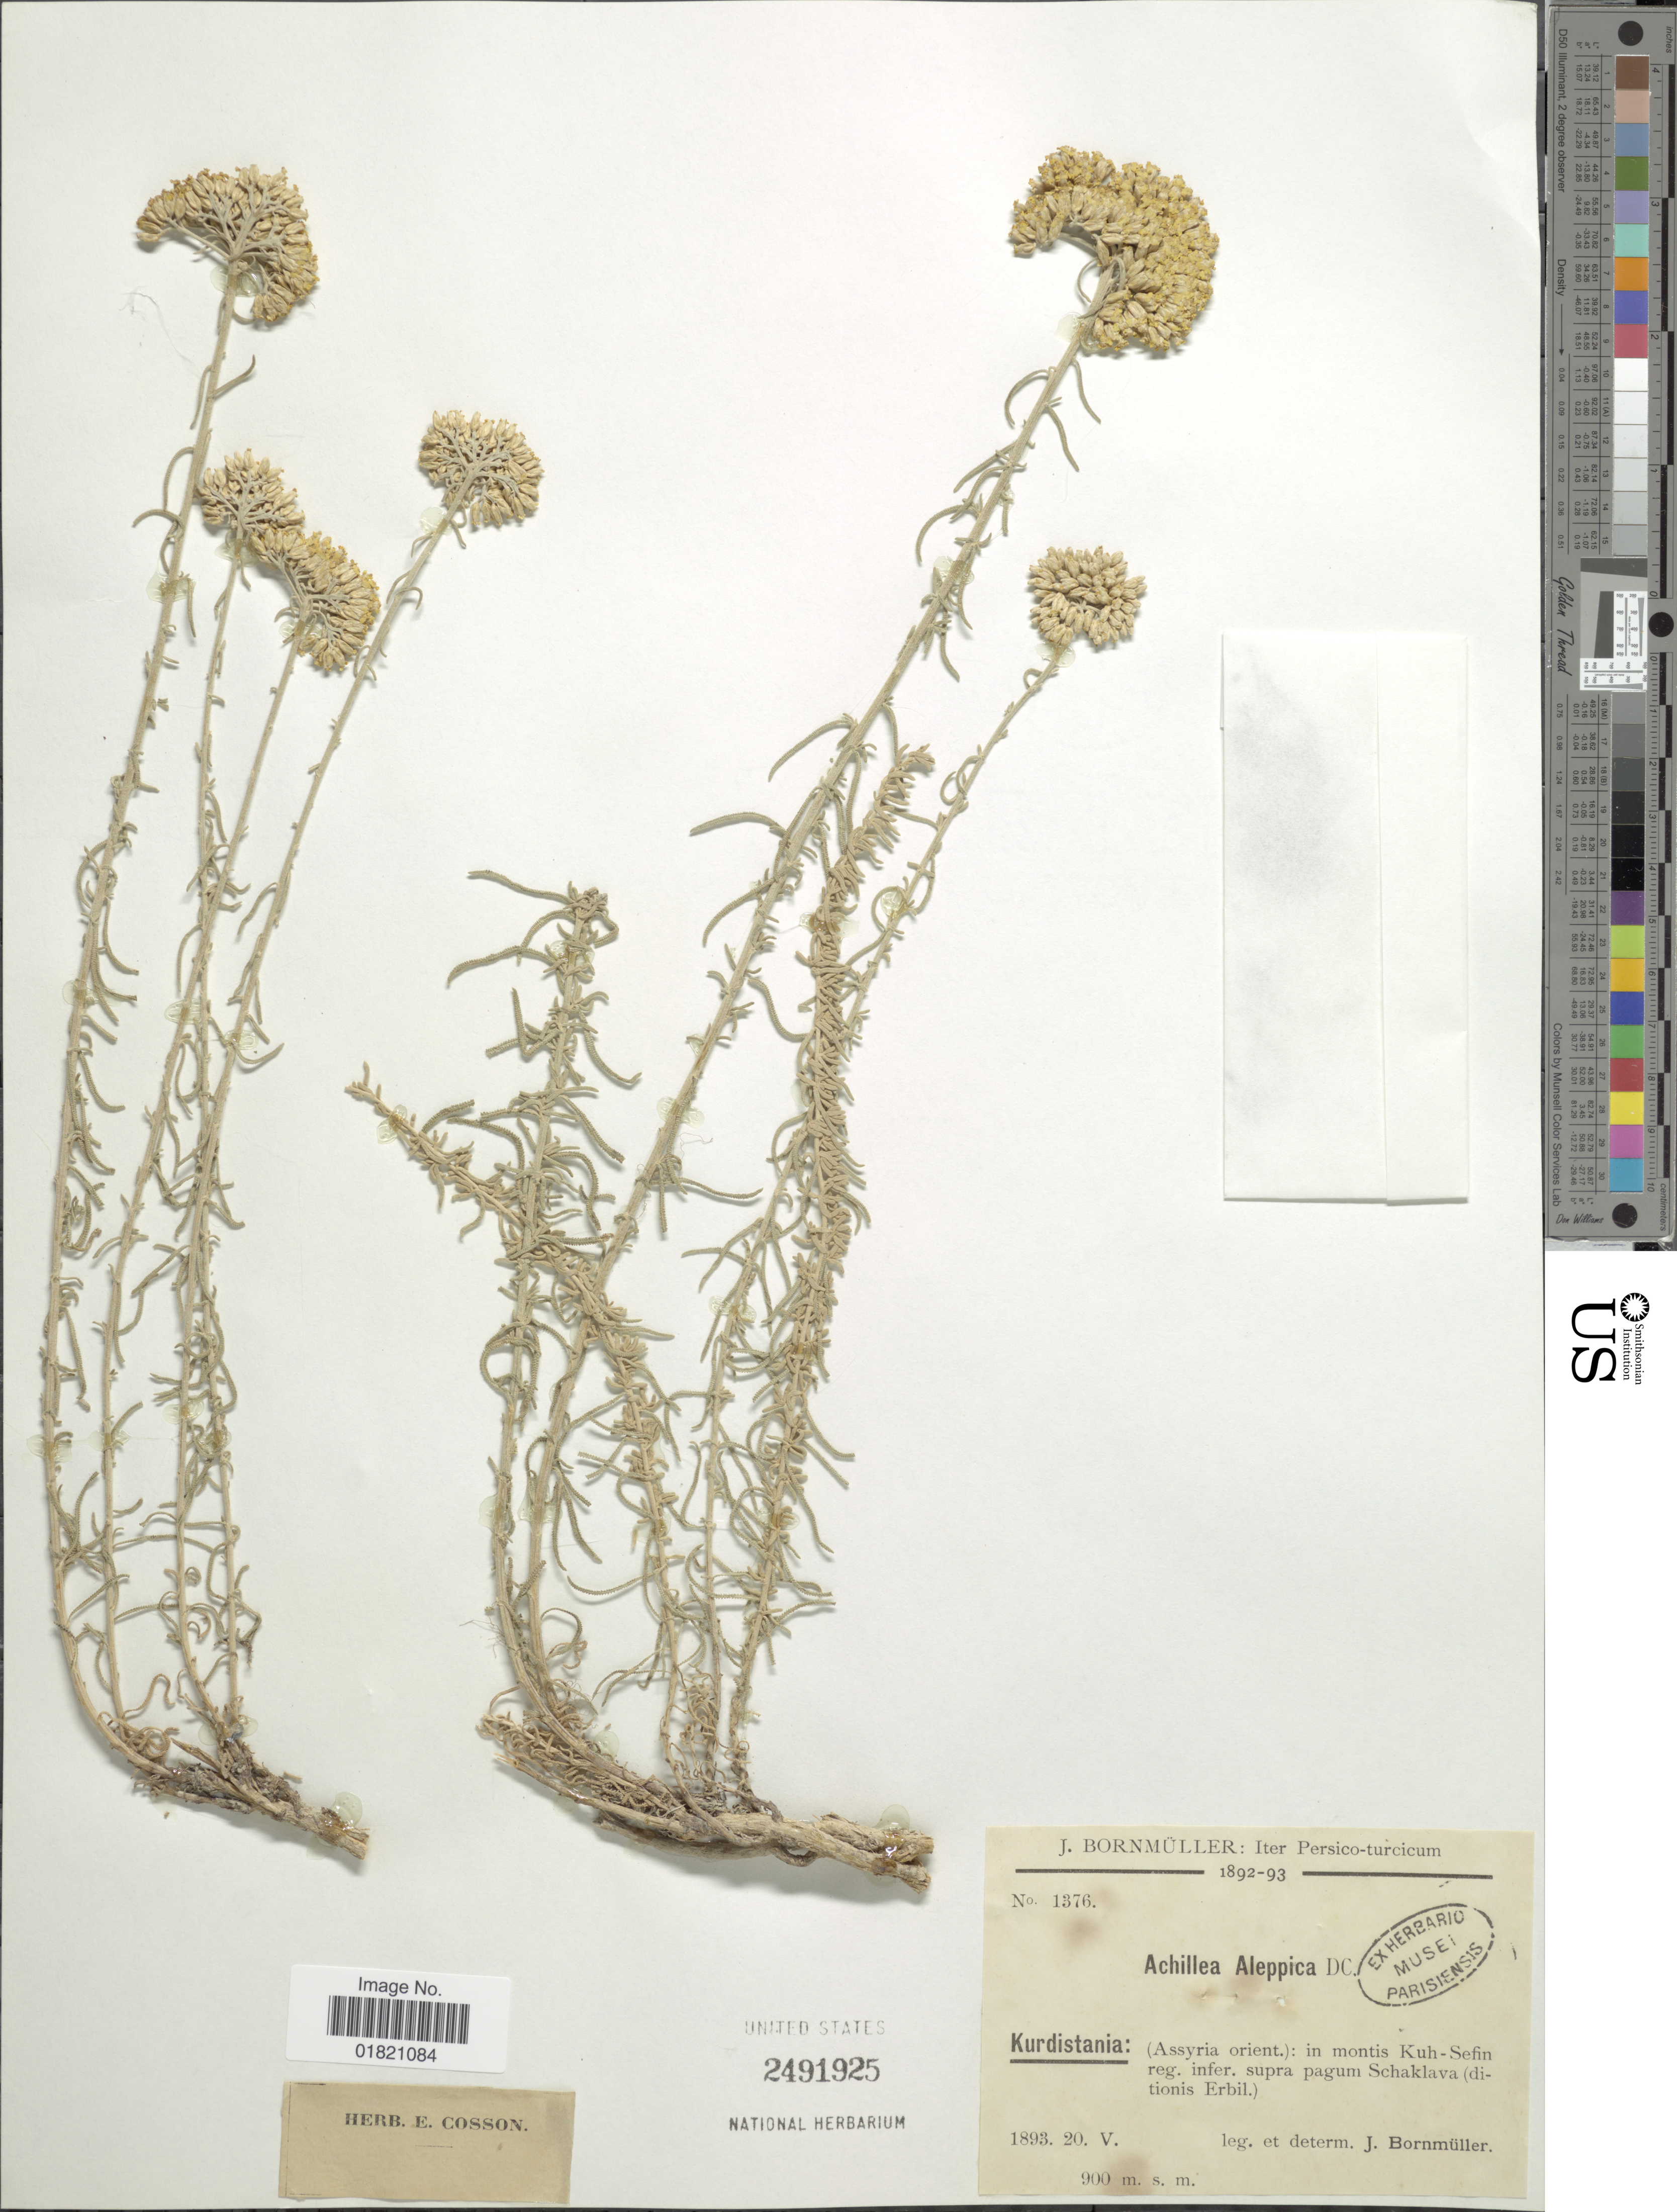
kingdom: Plantae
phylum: Tracheophyta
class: Magnoliopsida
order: Asterales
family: Asteraceae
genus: Achillea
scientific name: Achillea aleppica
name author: DC.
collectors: J. Bornmüller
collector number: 1376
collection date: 1893-05-20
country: Iran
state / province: Kurdistan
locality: Persico-turcicum. (Assyria orient.): in montis Kuh-Sefin reg. inter. supra pagum Schaklava (ditionis Erbil)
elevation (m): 900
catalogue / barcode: US 2491925